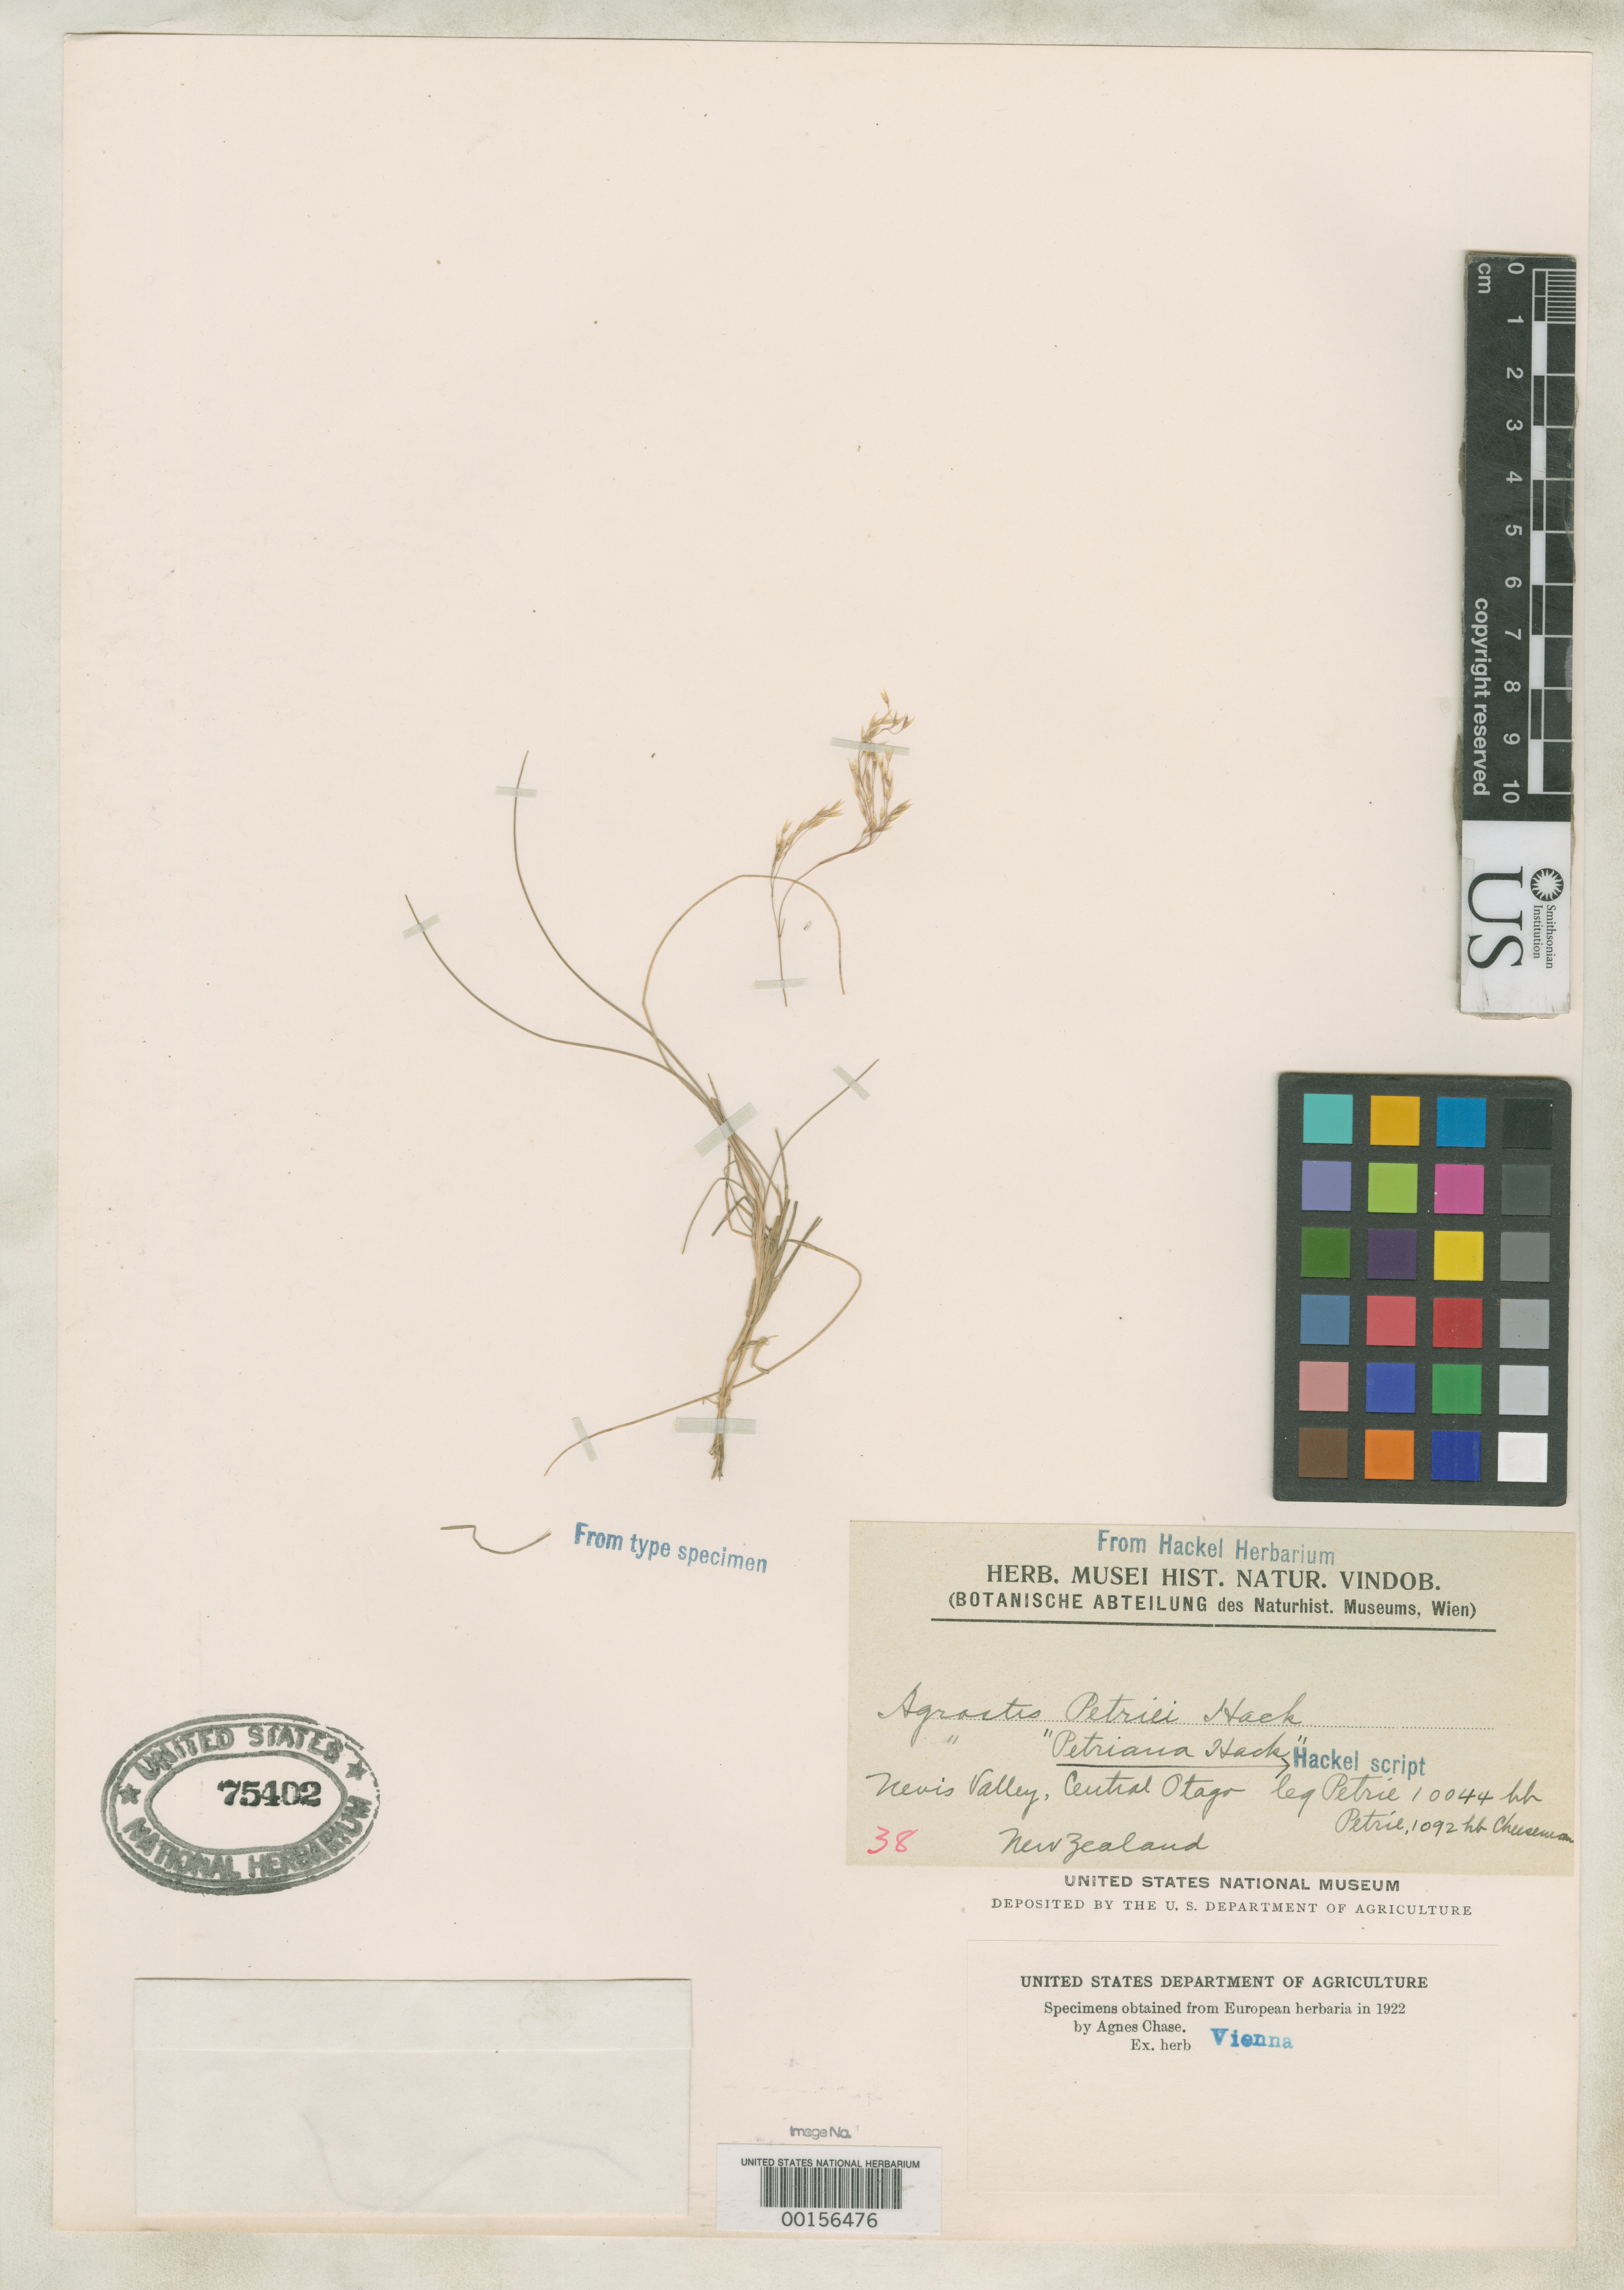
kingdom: Plantae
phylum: Tracheophyta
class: Liliopsida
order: Poales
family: Poaceae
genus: Agrostis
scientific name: Agrostis petriei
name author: Hack.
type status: Type Fragment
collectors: D. Petrie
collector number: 10044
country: New Zealand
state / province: Otago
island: South Island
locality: Nevis valley, Central Otago.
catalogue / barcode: US 75402